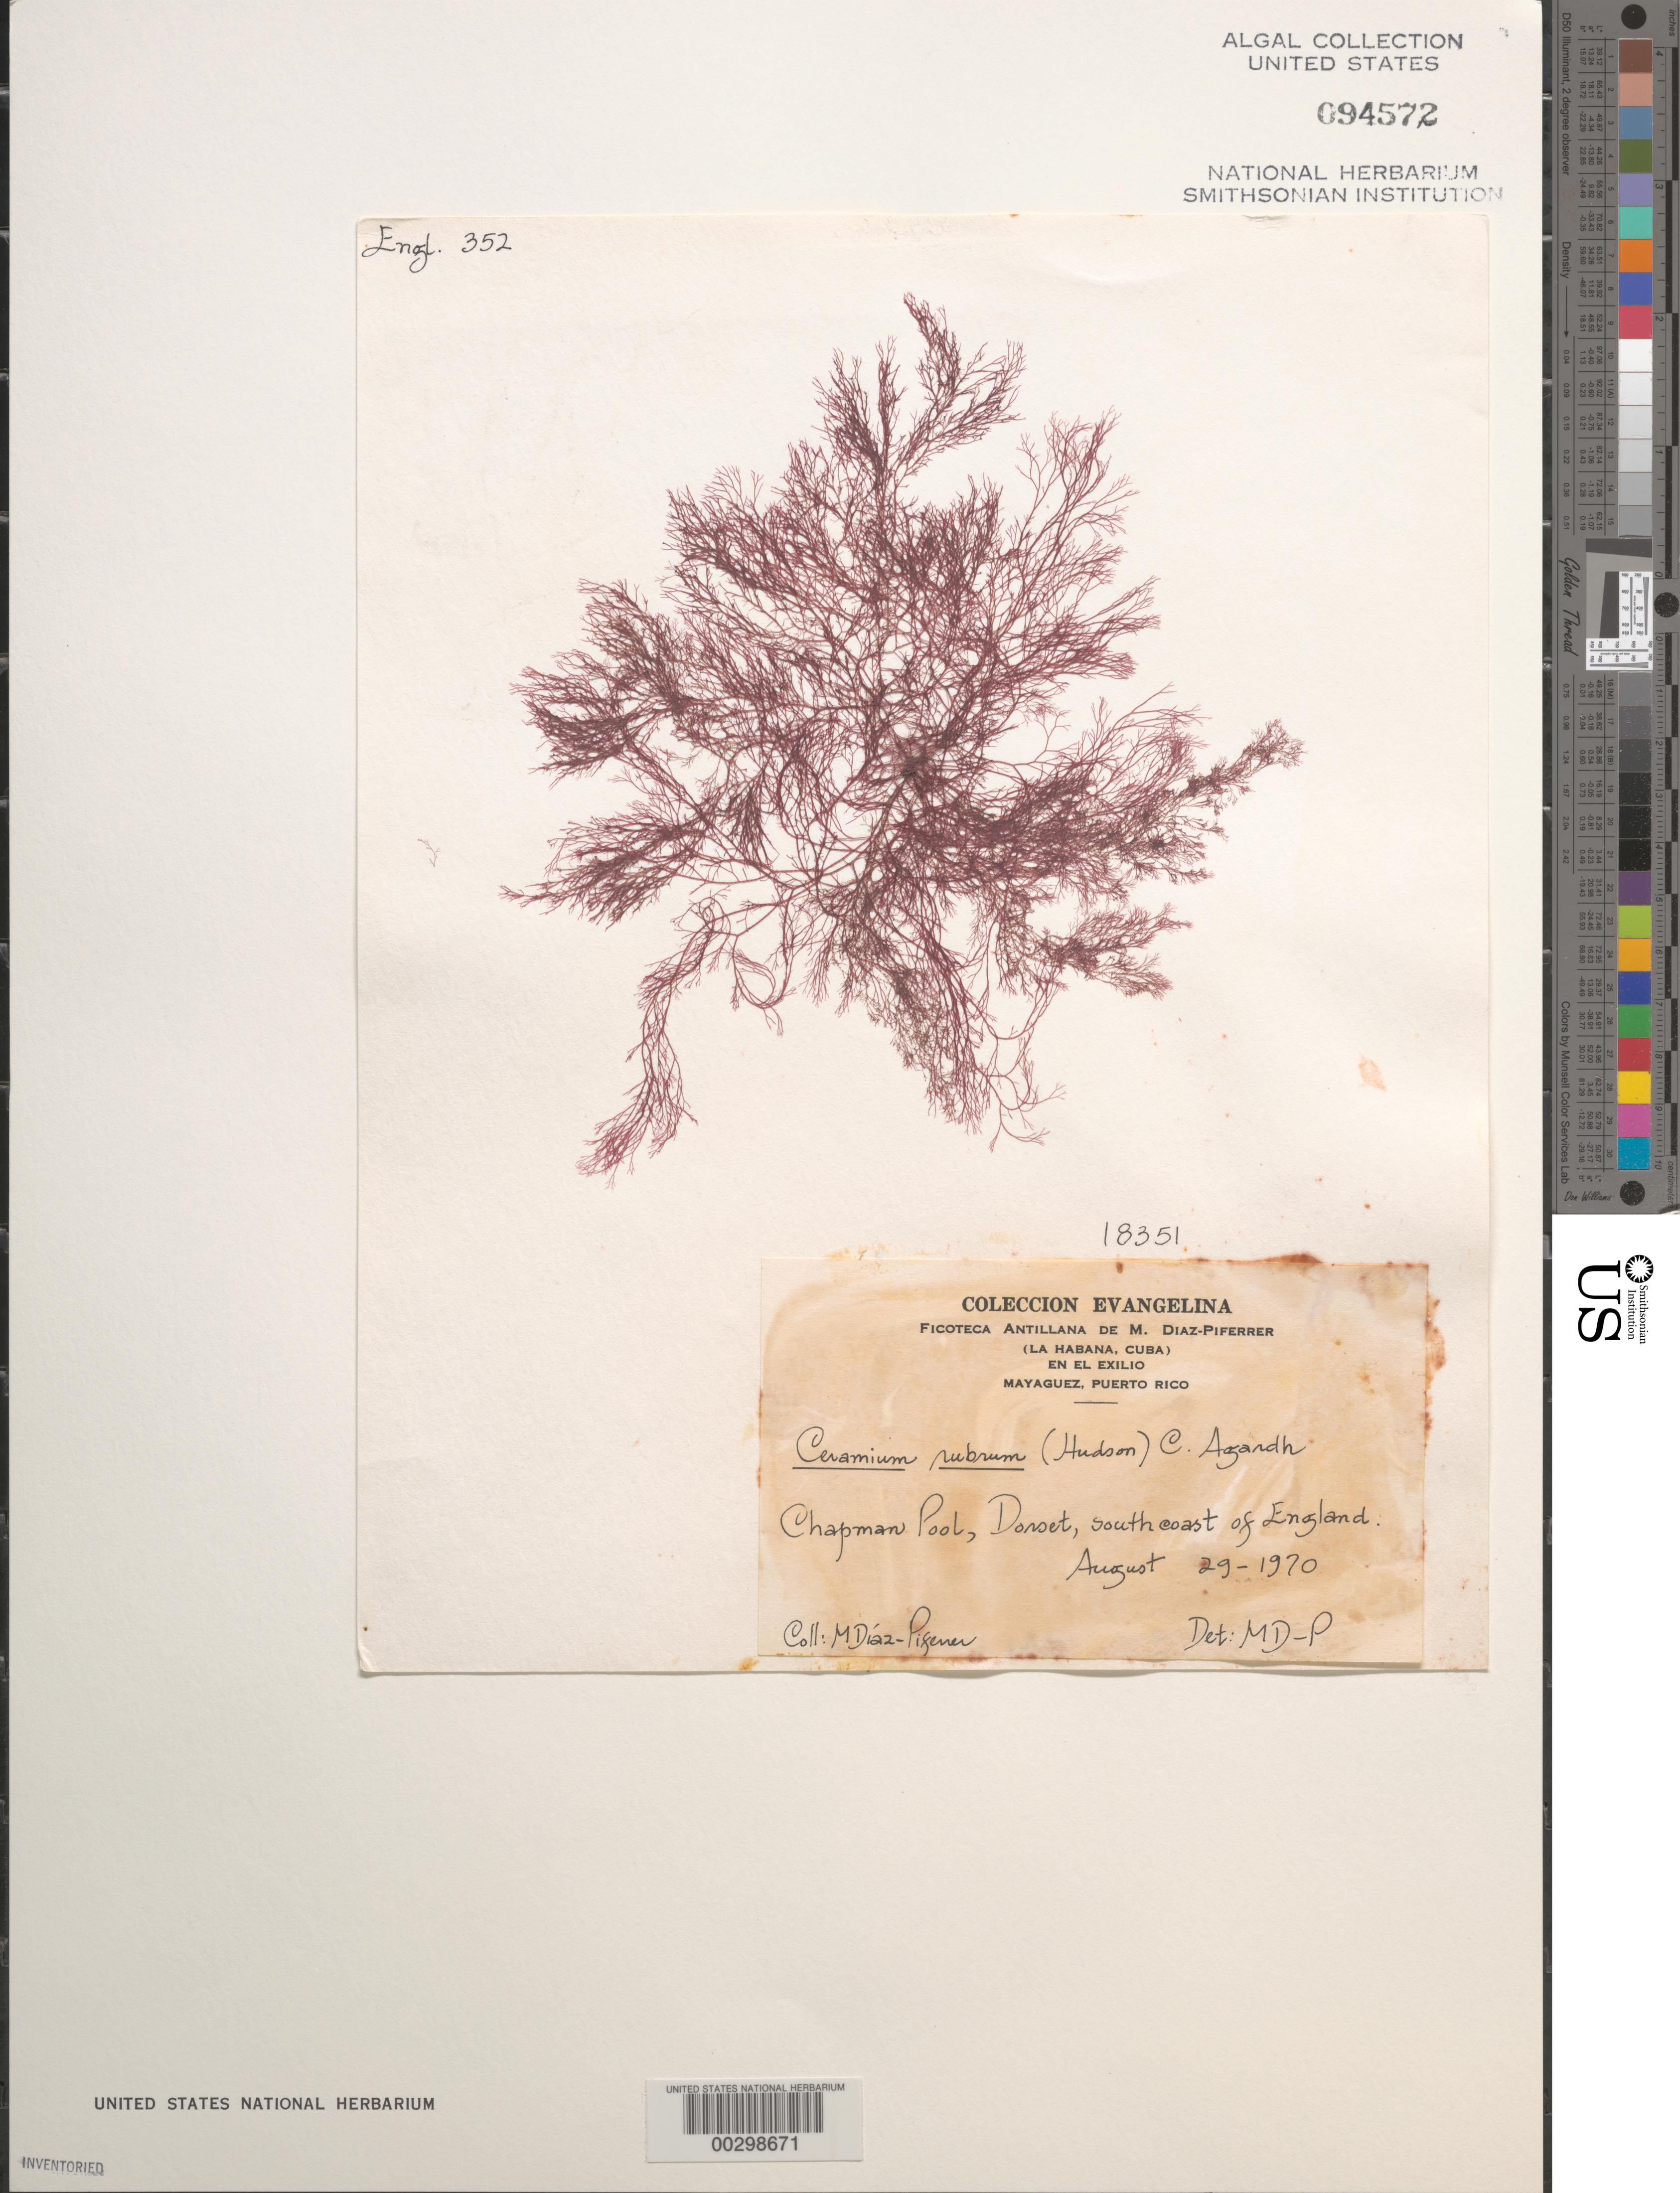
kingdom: Plantae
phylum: Rhodophyta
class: Florideophyceae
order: Ceramiales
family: Ceramiaceae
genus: Ceramium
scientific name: Ceramium rubrum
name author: C. Agardh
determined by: Diaz-Piferrer, M.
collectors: M. Diaz-Piferrer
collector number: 18351 & ENGL. 352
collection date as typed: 29 Aug 1970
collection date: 1970-08-29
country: United Kingdom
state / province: England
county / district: Dorset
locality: Chapman Pool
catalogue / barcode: US 94572